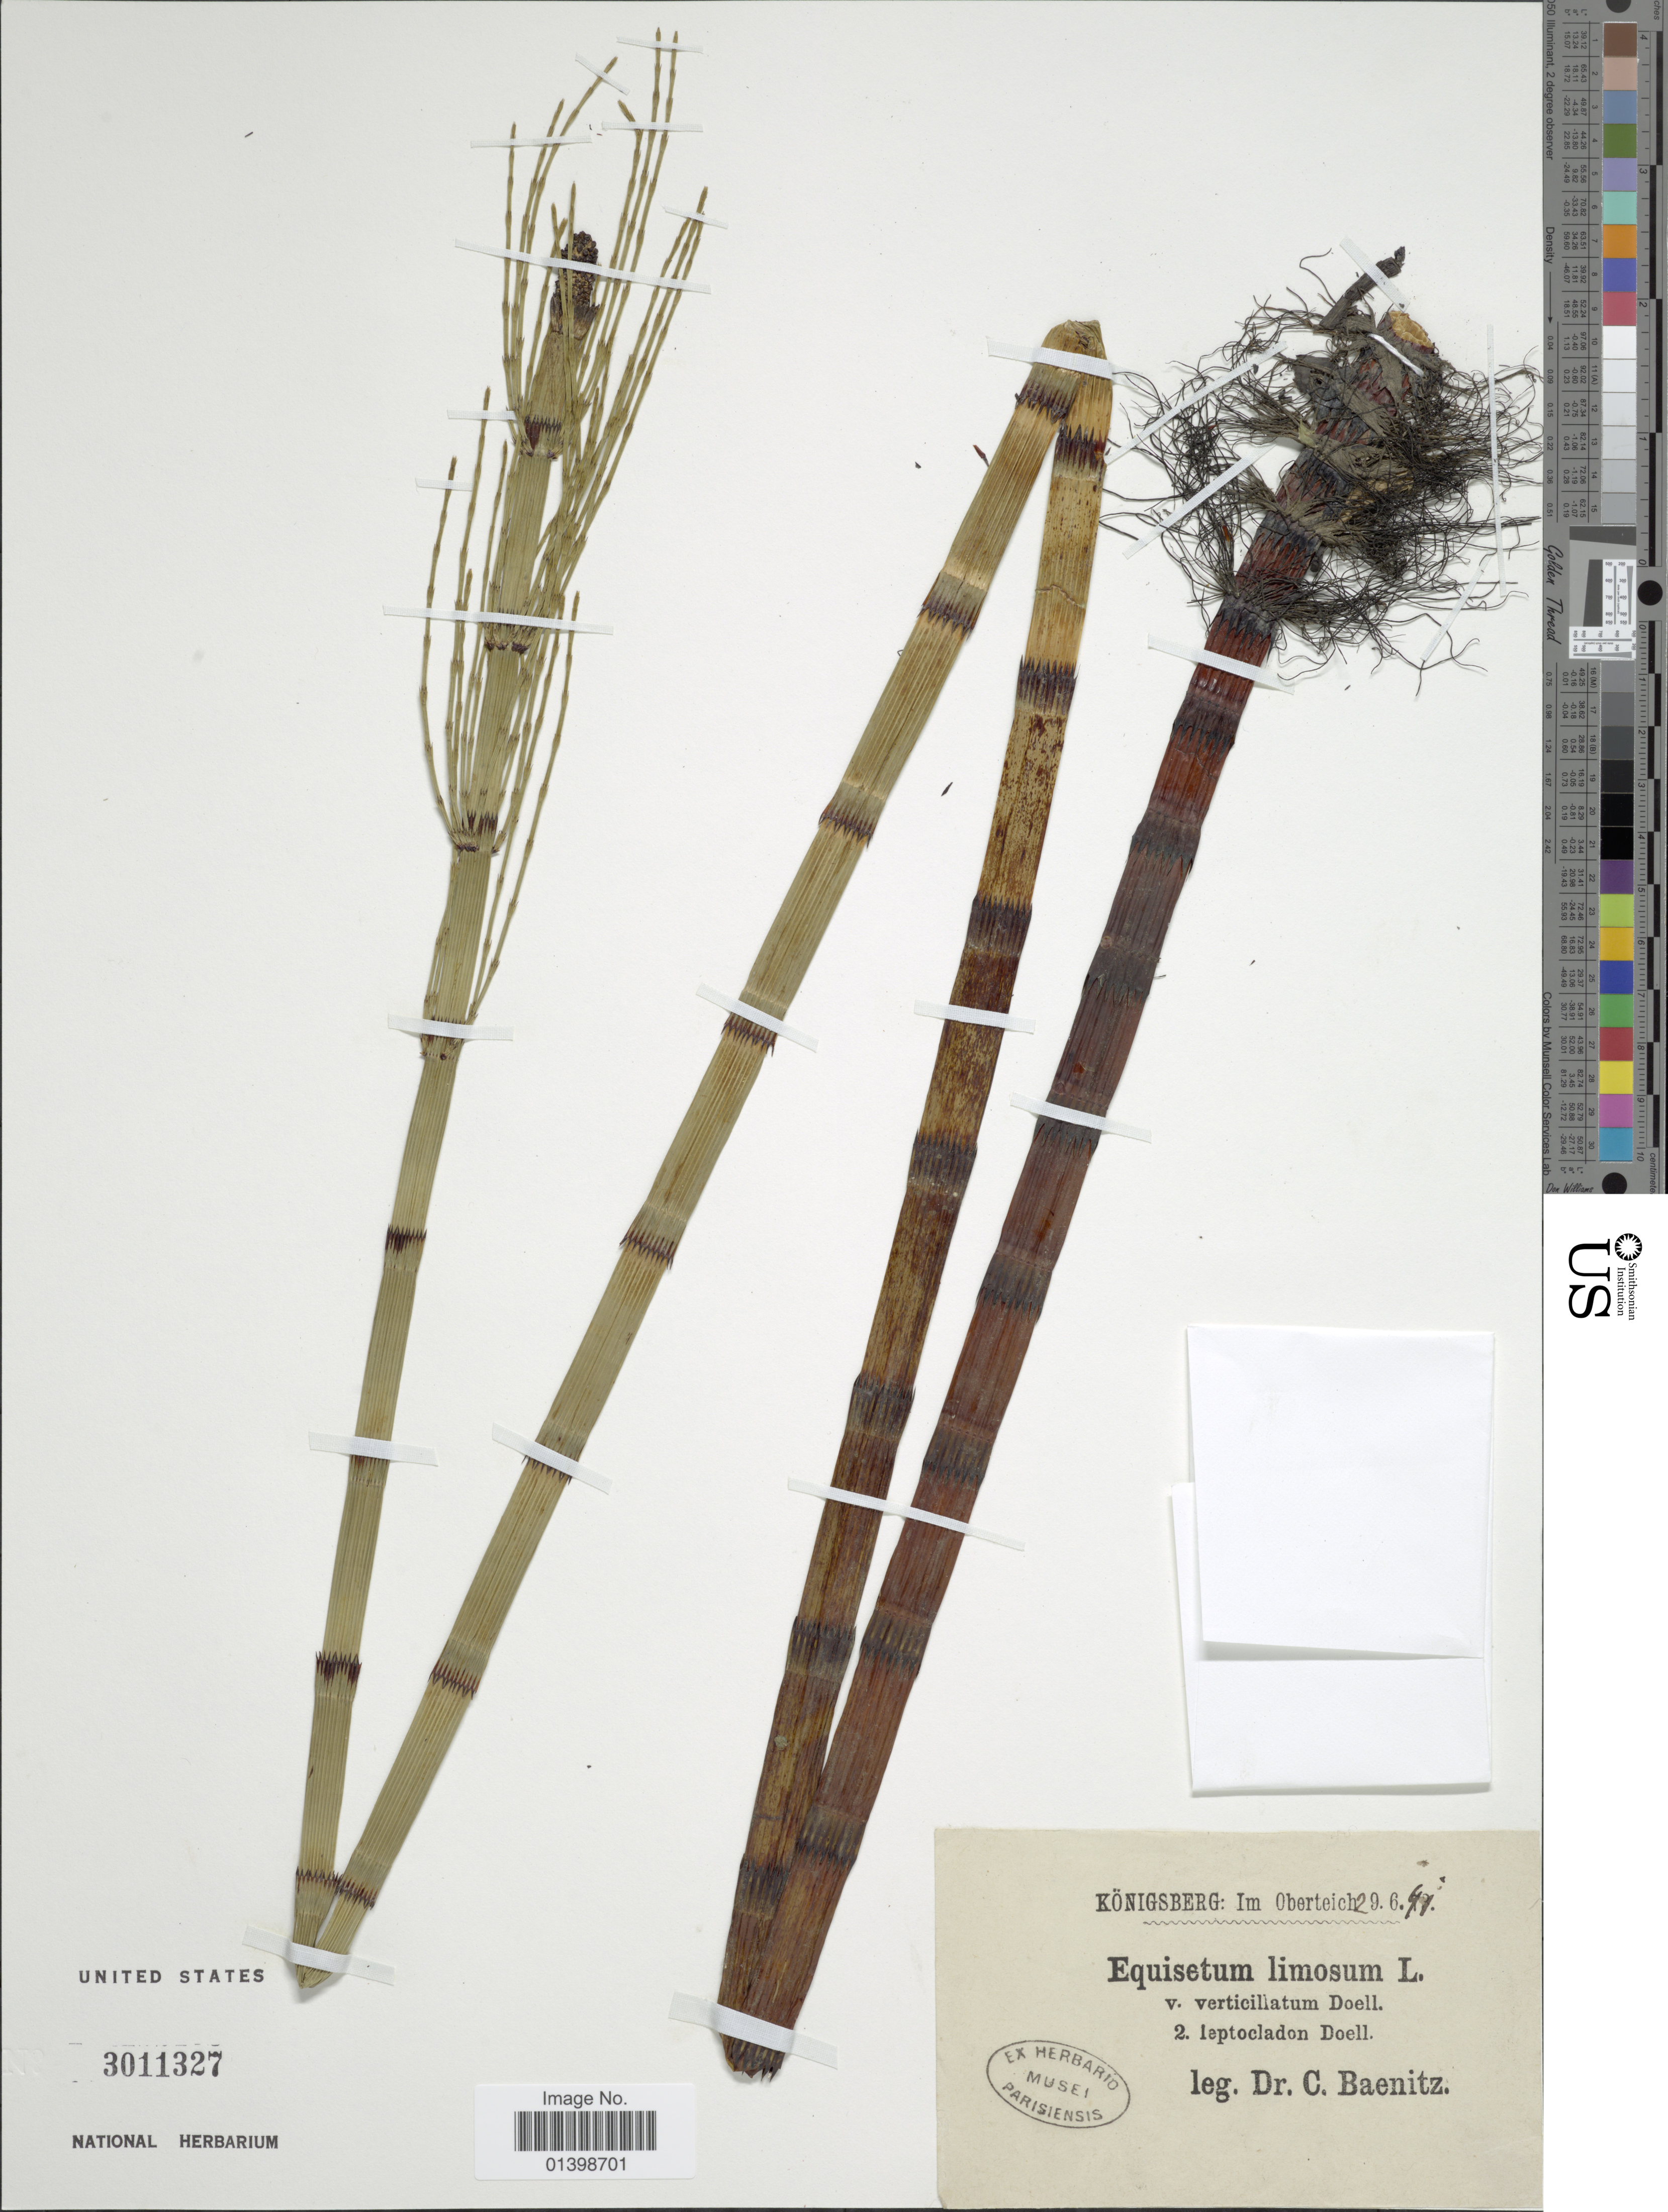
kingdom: Plantae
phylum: Tracheophyta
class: Polypodiopsida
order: Equisetales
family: Equisetaceae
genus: Equisetum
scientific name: Equisetum fluviatile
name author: L.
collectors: C. G. Baenitz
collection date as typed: Transcribed d/m/y: 29/6/91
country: Russian Federation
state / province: Kaliningrad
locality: Königsberg: Im Oberteich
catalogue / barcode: US 3011327